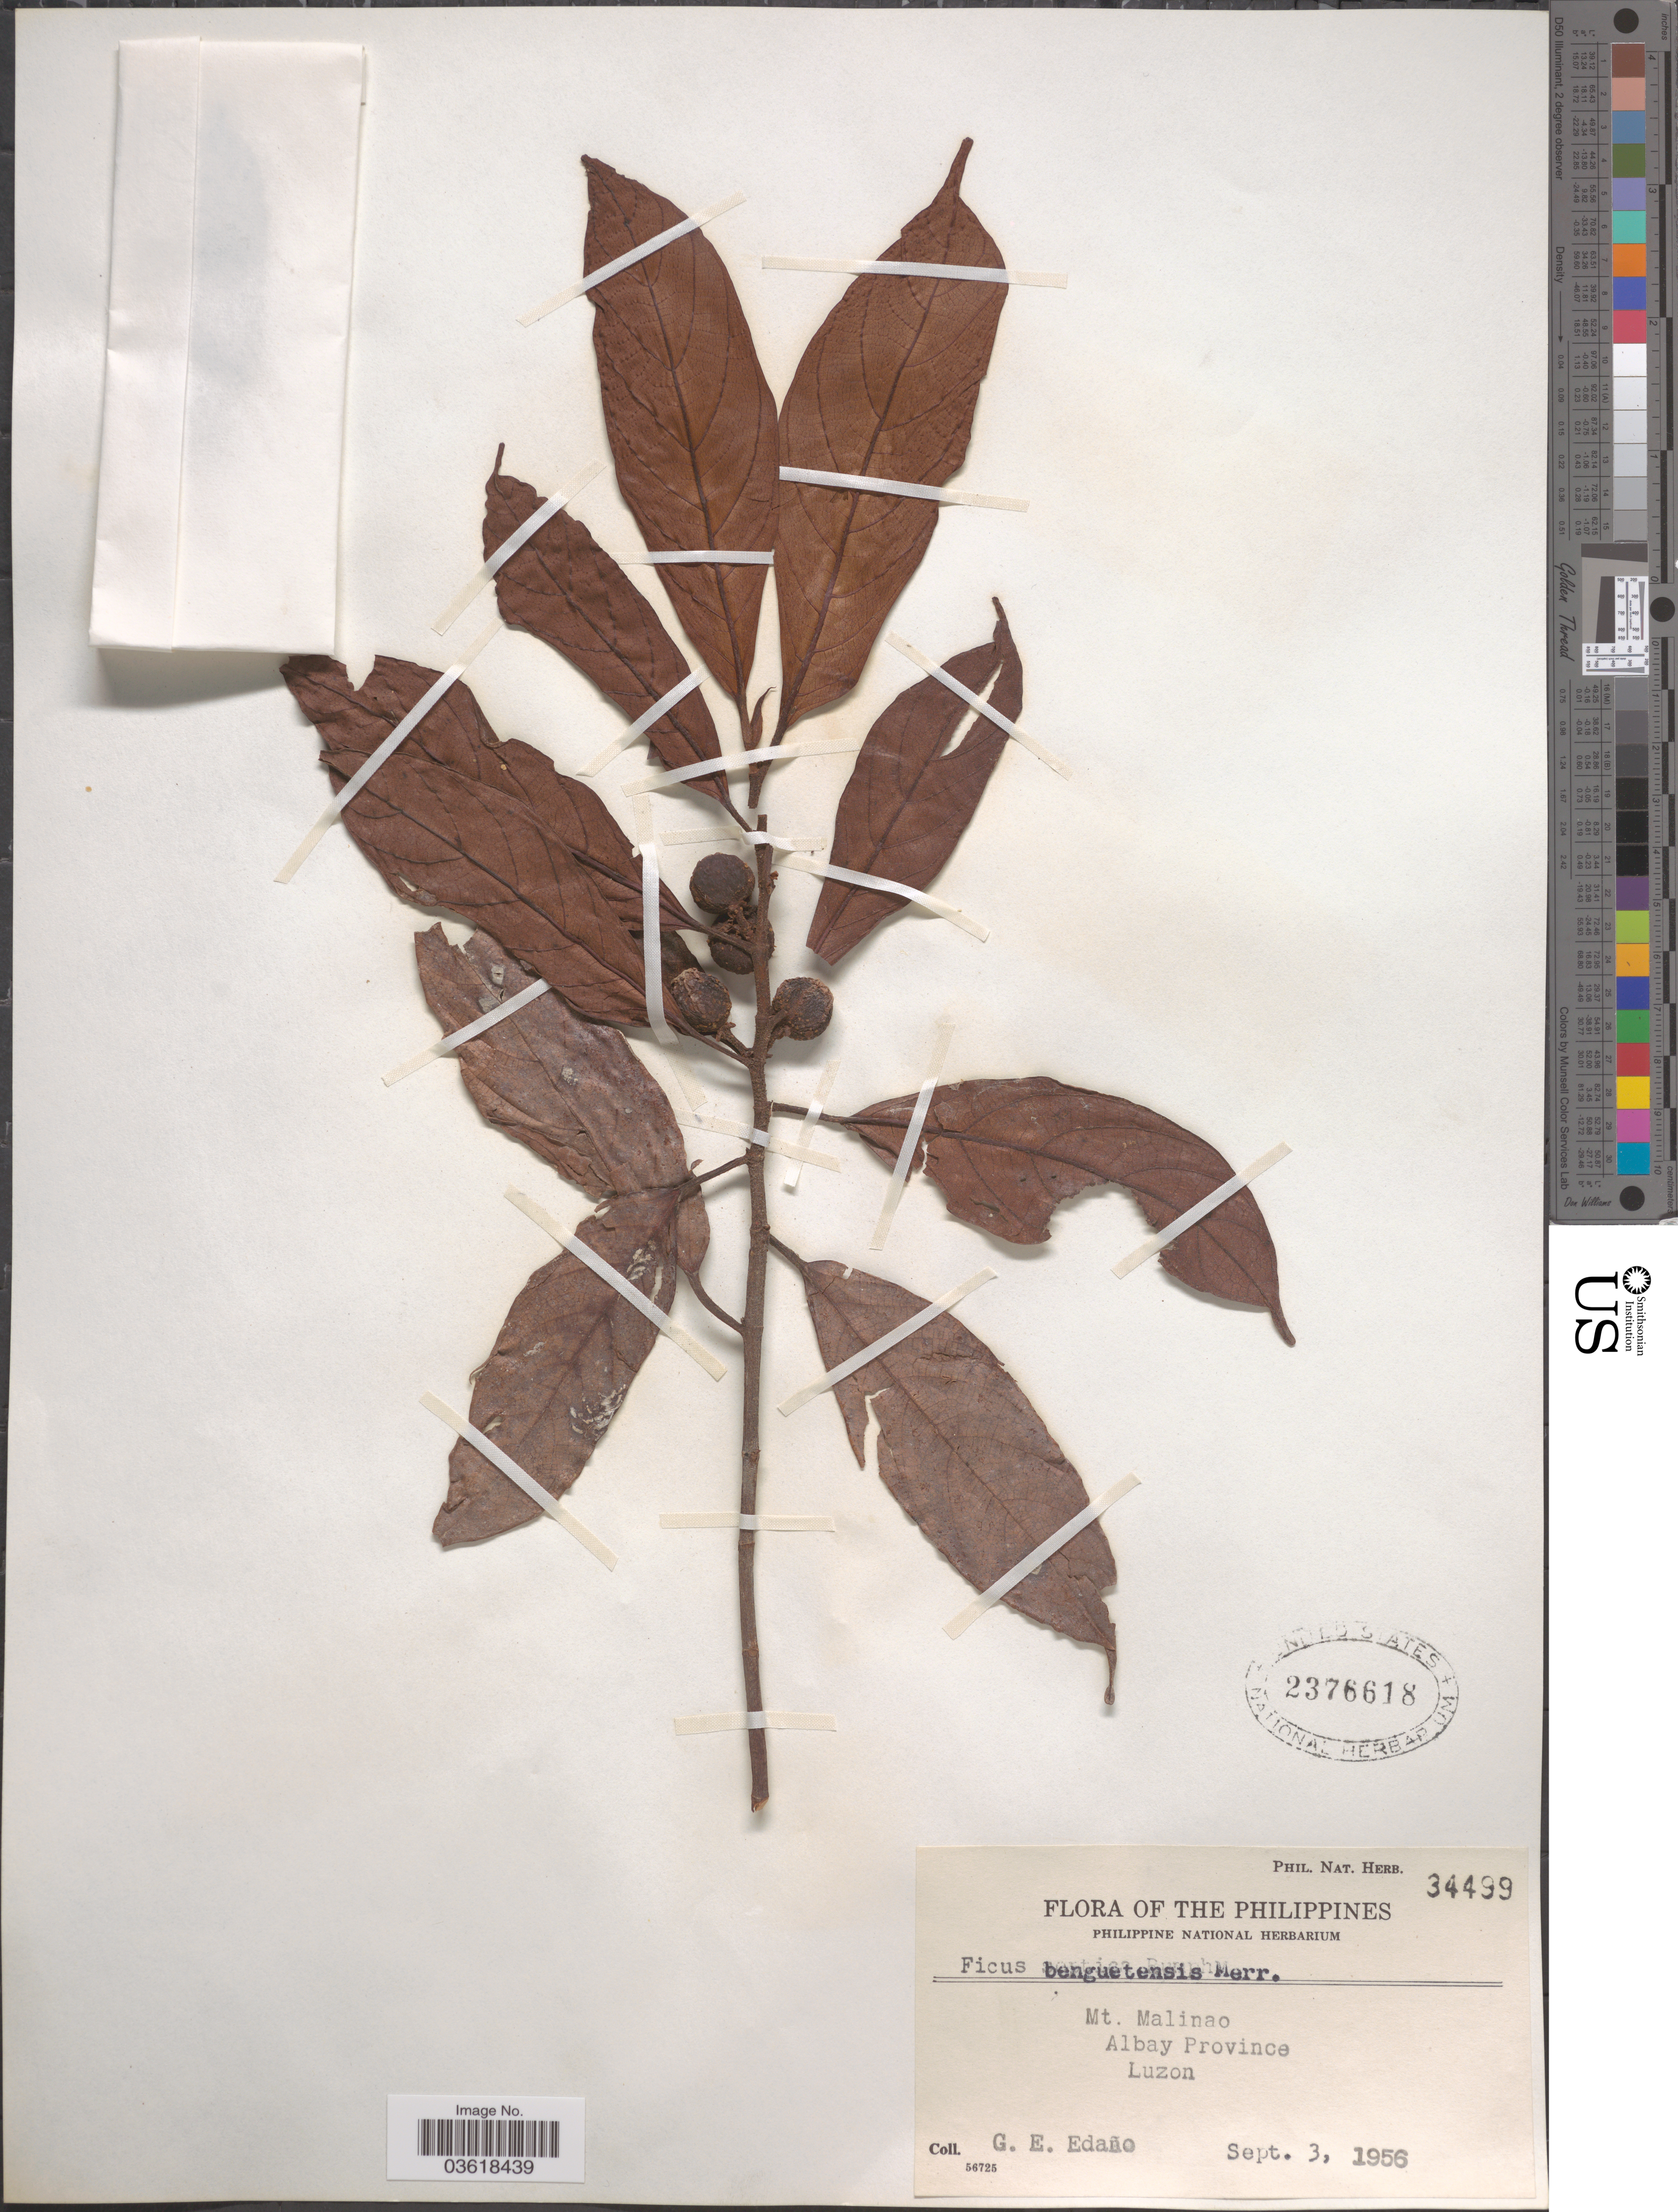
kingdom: Plantae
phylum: Tracheophyta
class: Magnoliopsida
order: Rosales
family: Moraceae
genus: Ficus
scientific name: Ficus benguetensis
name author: Merr.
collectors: G. E. Edaño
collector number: Phil. Nat. Herb. 34499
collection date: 1956-09-03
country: Philippines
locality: Mt. Malinao. Albay Province. Luzon.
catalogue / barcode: US 2376618